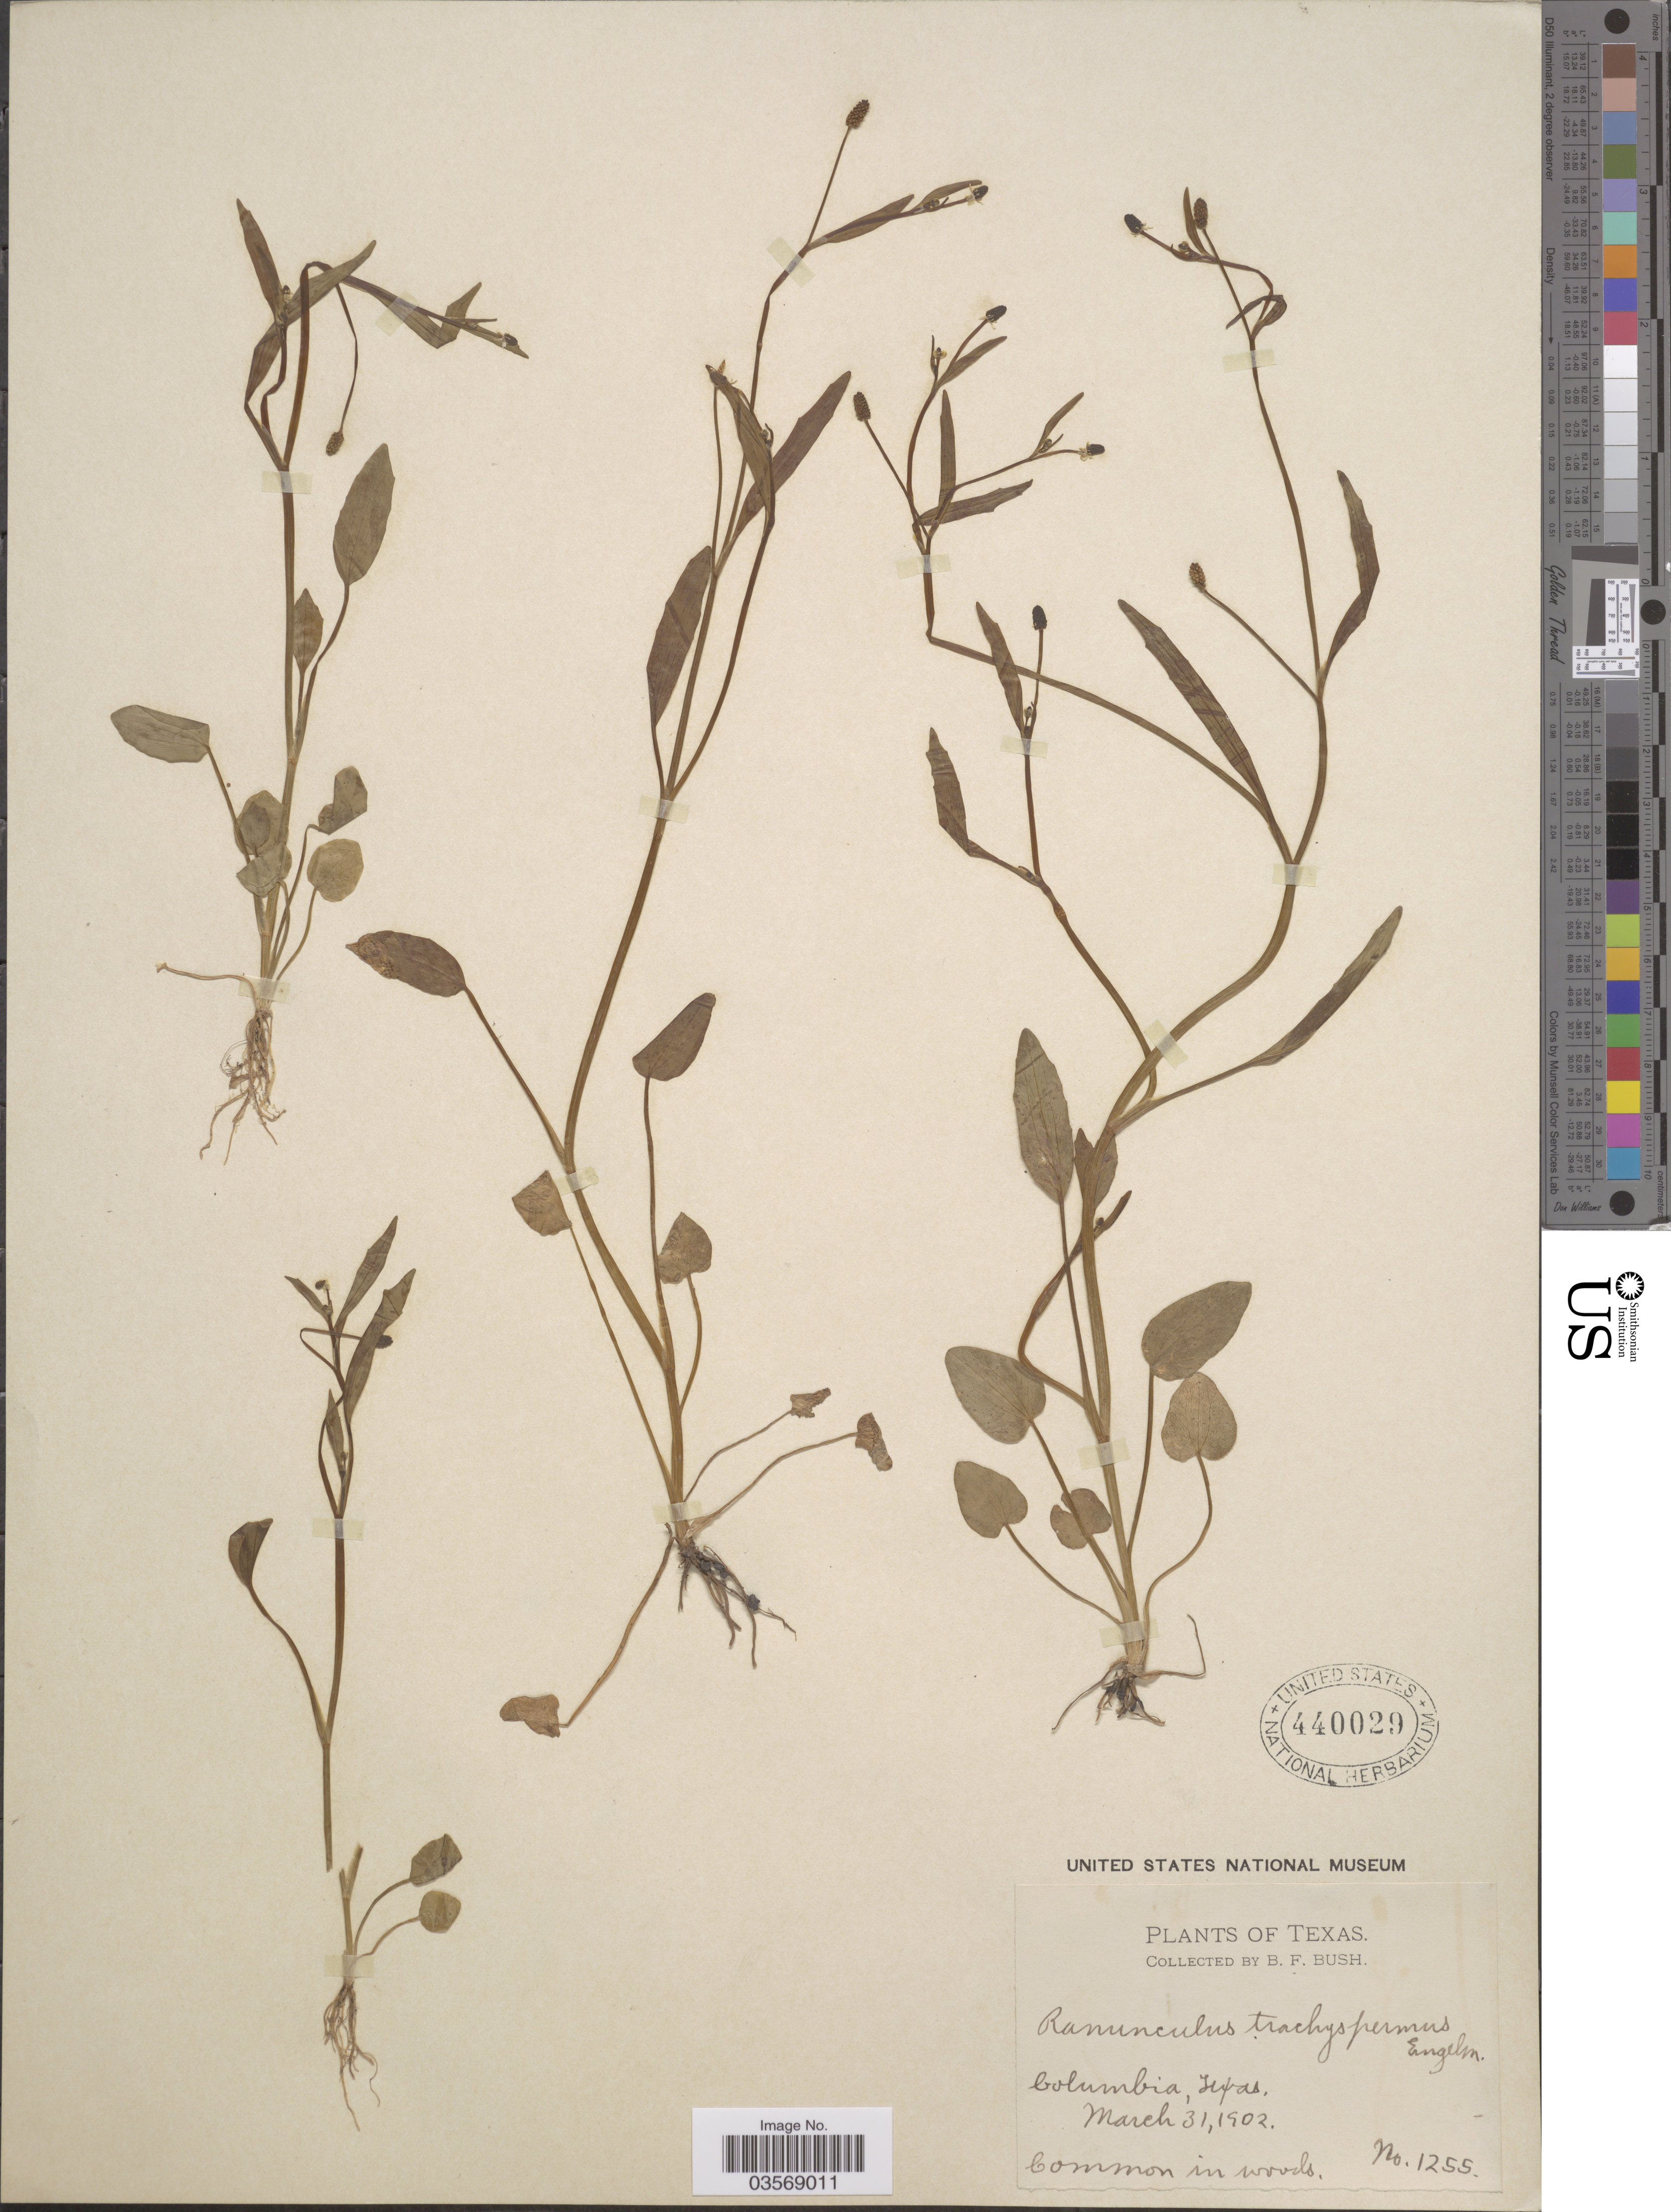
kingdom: Plantae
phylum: Tracheophyta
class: Magnoliopsida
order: Ranunculales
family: Ranunculaceae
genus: Ranunculus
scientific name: Ranunculus pusillus var. angustifolius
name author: (Engelm.) L.D. Benson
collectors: B. F. Bush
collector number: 1255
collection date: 1902-03-31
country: United States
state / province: Texas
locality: Columbia.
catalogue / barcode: US 440029